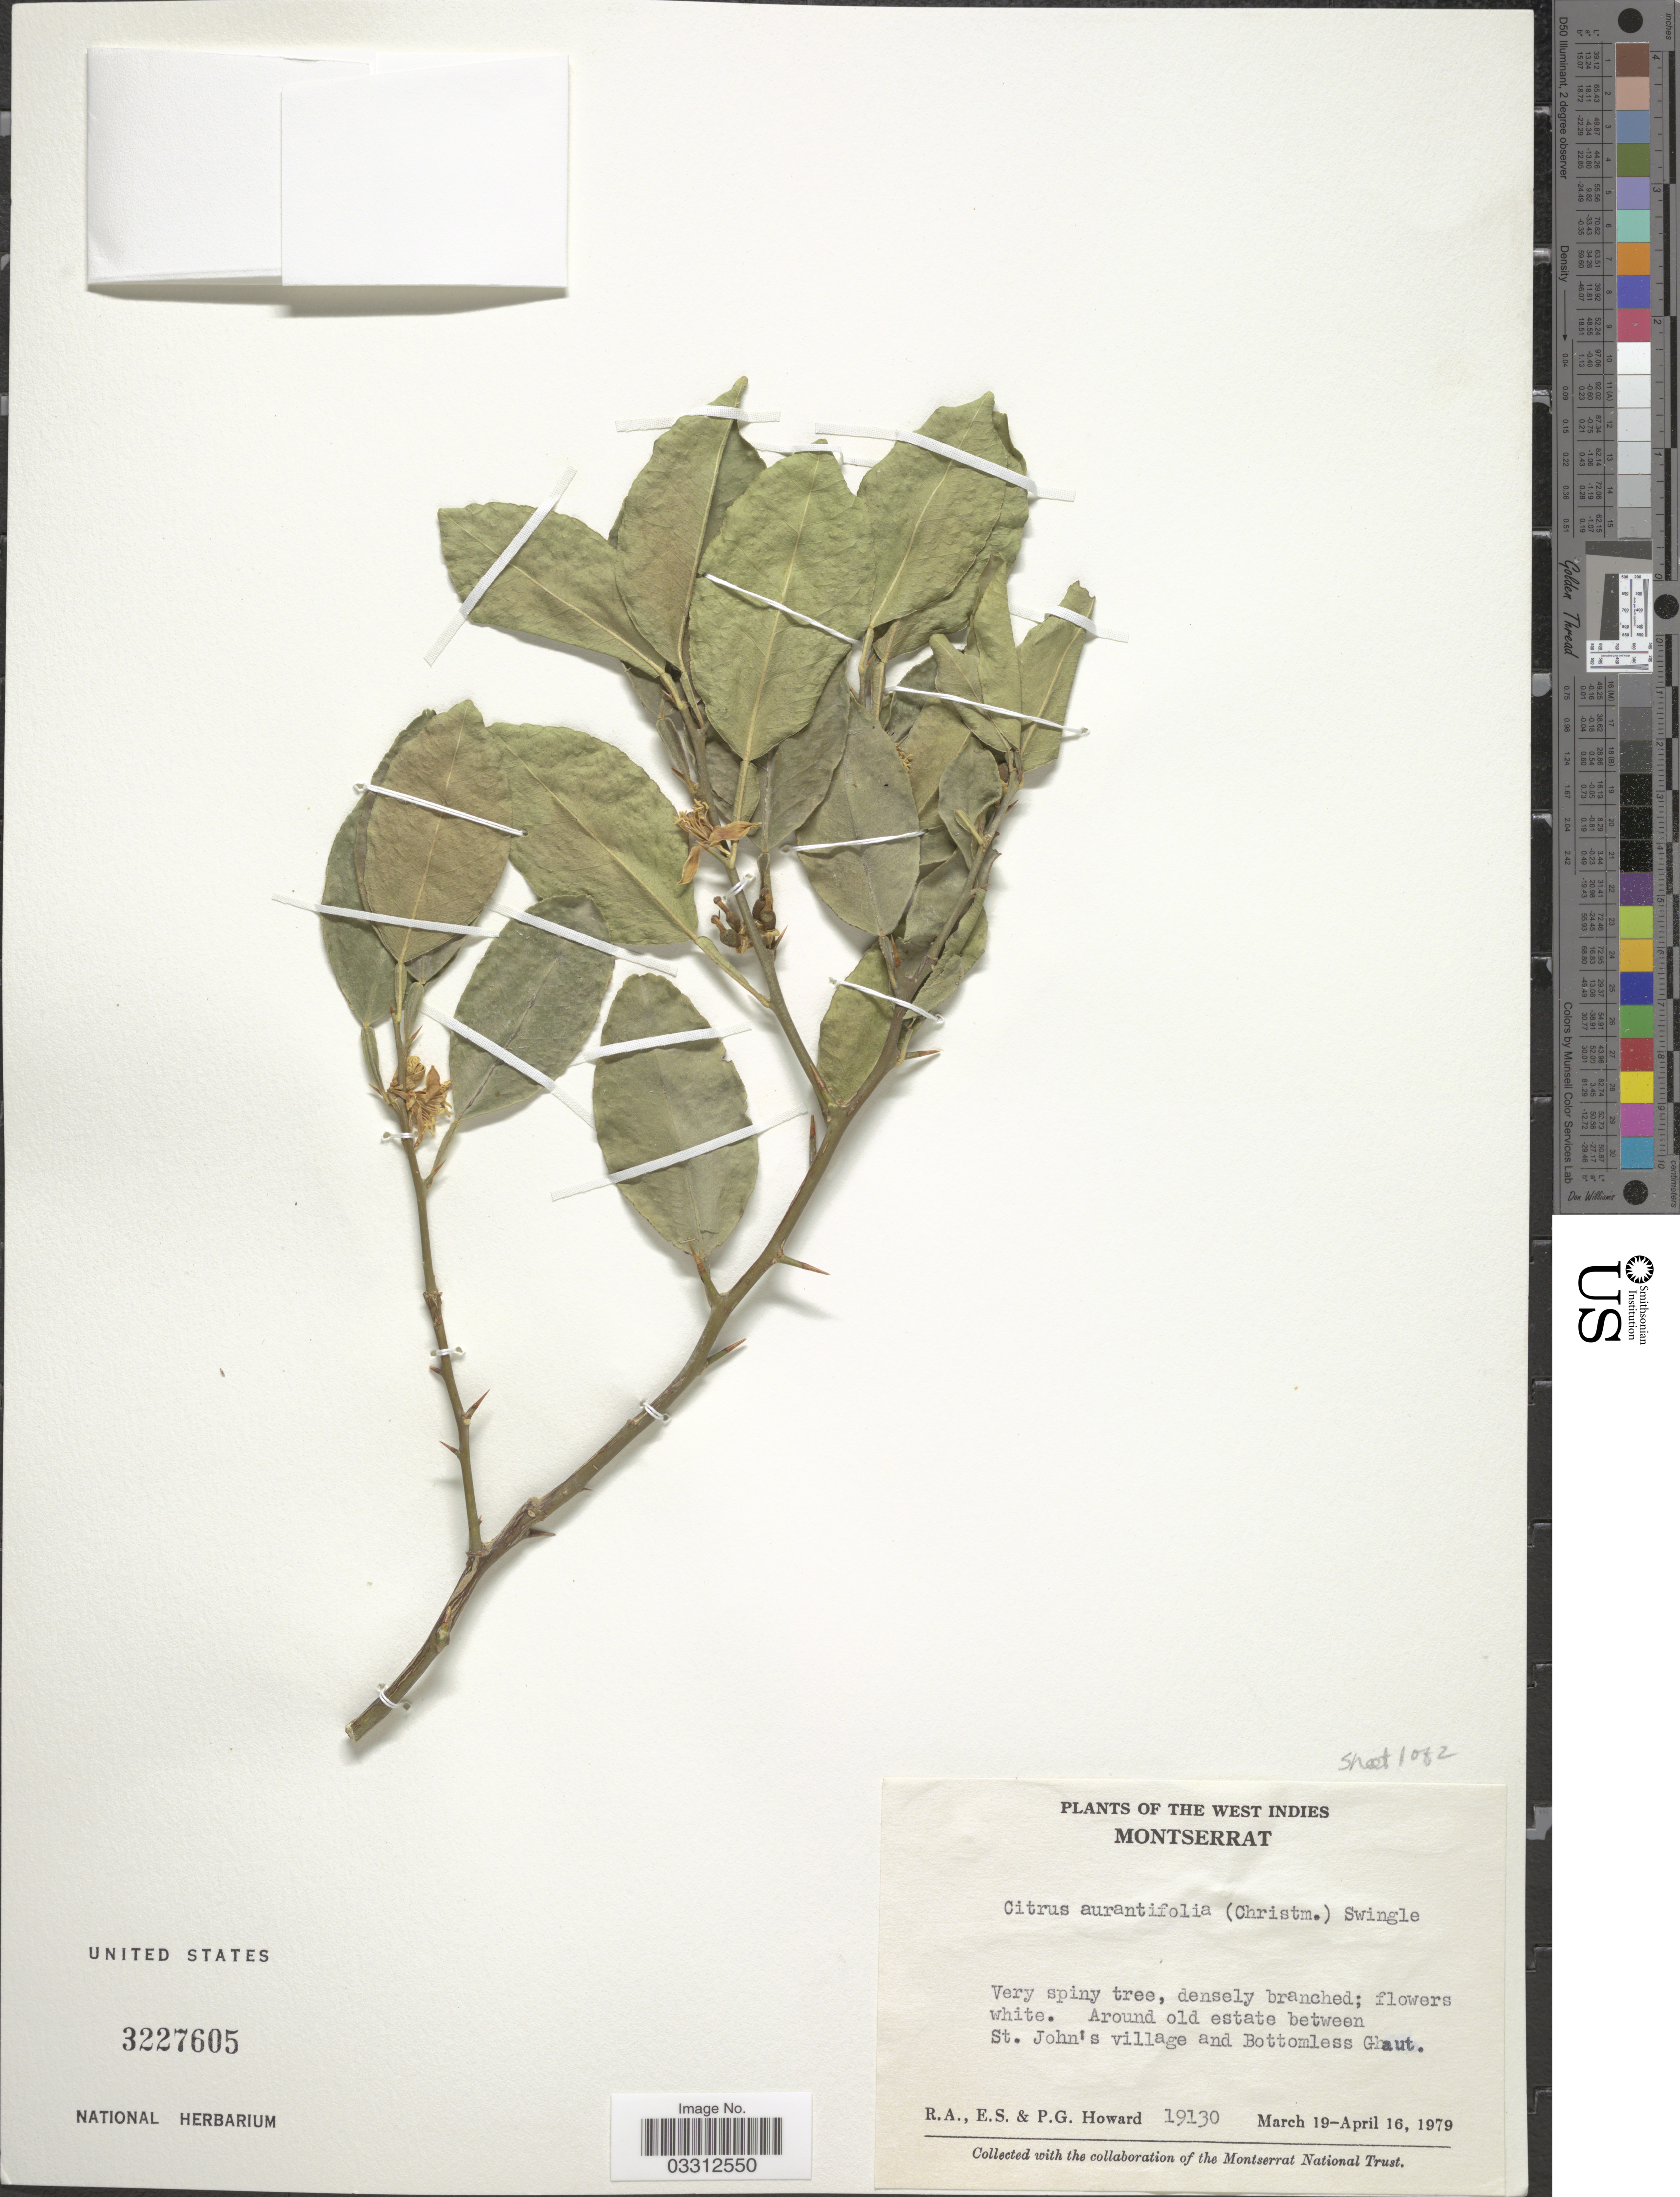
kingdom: Plantae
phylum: Tracheophyta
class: Magnoliopsida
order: Sapindales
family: Rutaceae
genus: Citrus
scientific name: Citrus x aurantifolia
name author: (Christm.) Swingle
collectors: R. A. Howard, E. S. Howard & P. Howard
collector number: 19130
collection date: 1979-03-19/1979-04-16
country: Montserrat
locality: The West Indies. Around old estate between St. John's Village and Bottomless Ghaut.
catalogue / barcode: US 3227605